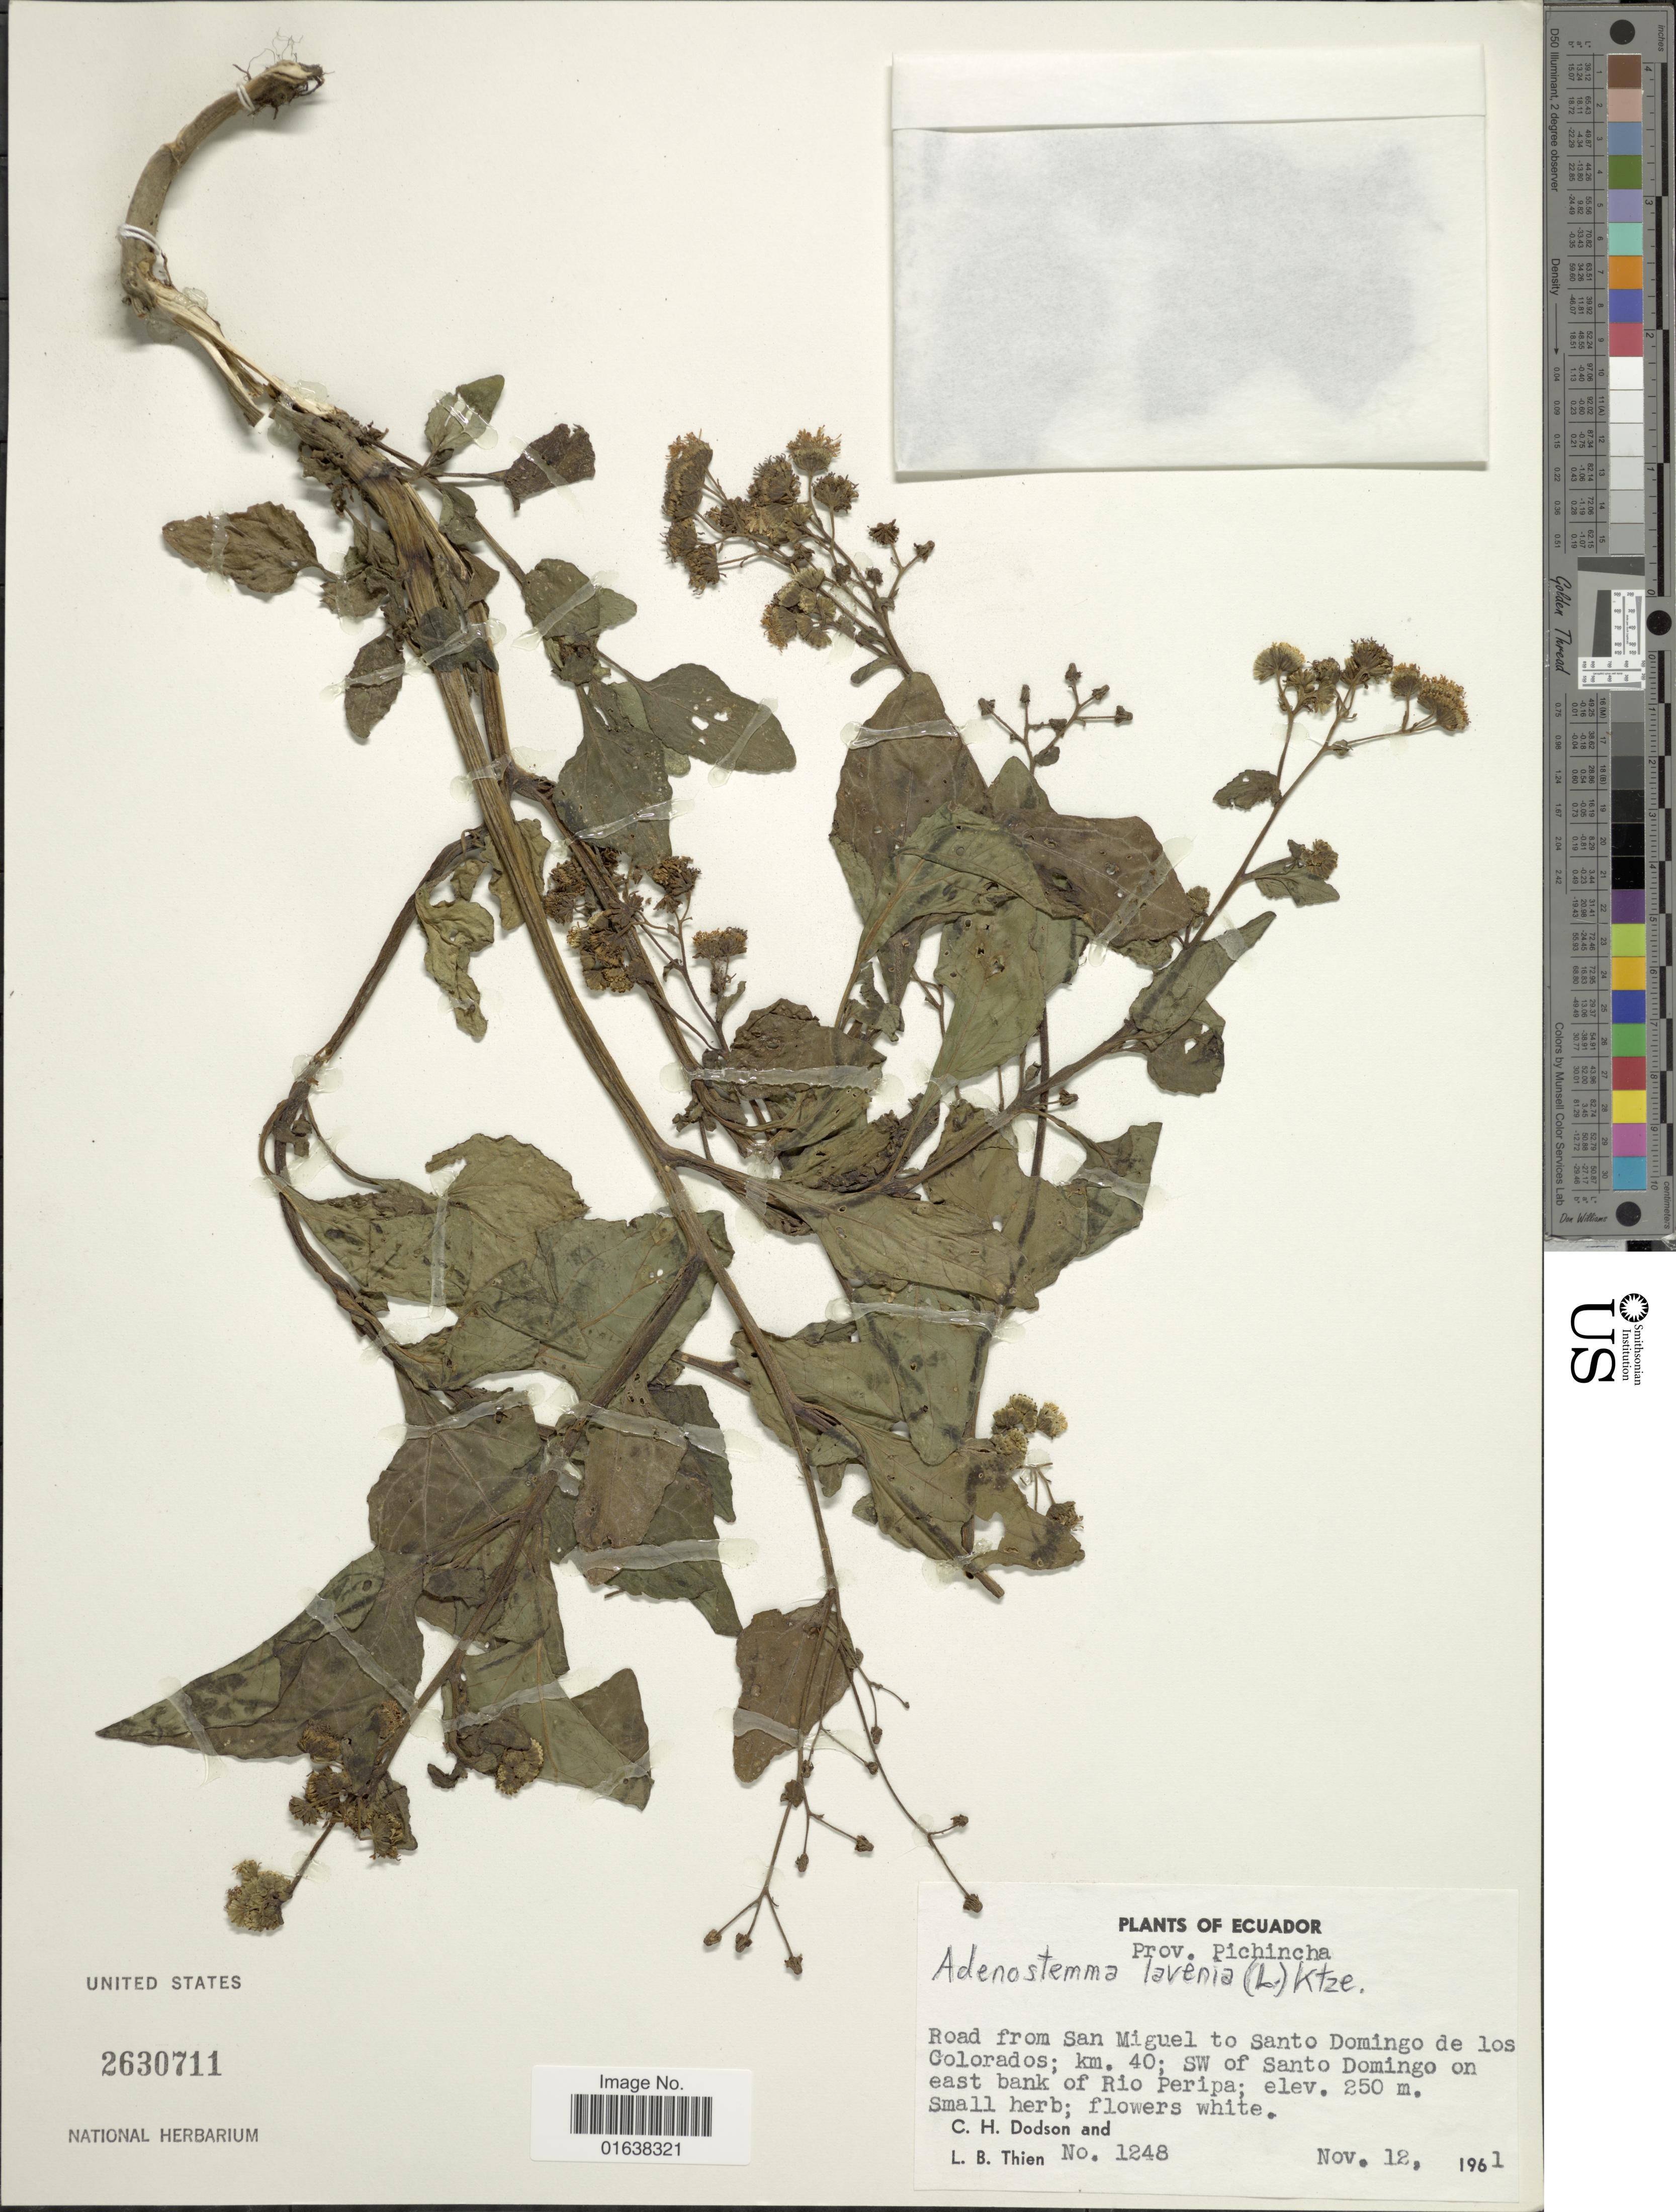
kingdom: Plantae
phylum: Tracheophyta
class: Magnoliopsida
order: Asterales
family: Asteraceae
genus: Adenostemma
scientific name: Adenostemma platyphyllum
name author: Cass.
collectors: L. Thien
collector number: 1248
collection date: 1961-11-12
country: Ecuador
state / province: Pichincha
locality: Ecuador. Prov. Pichincha. Road from San Miguel to Santo Domingo de los Colorados; km. 40; SW of Santo Domingo on east bank of Rio Peripa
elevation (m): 250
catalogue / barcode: US 2630711